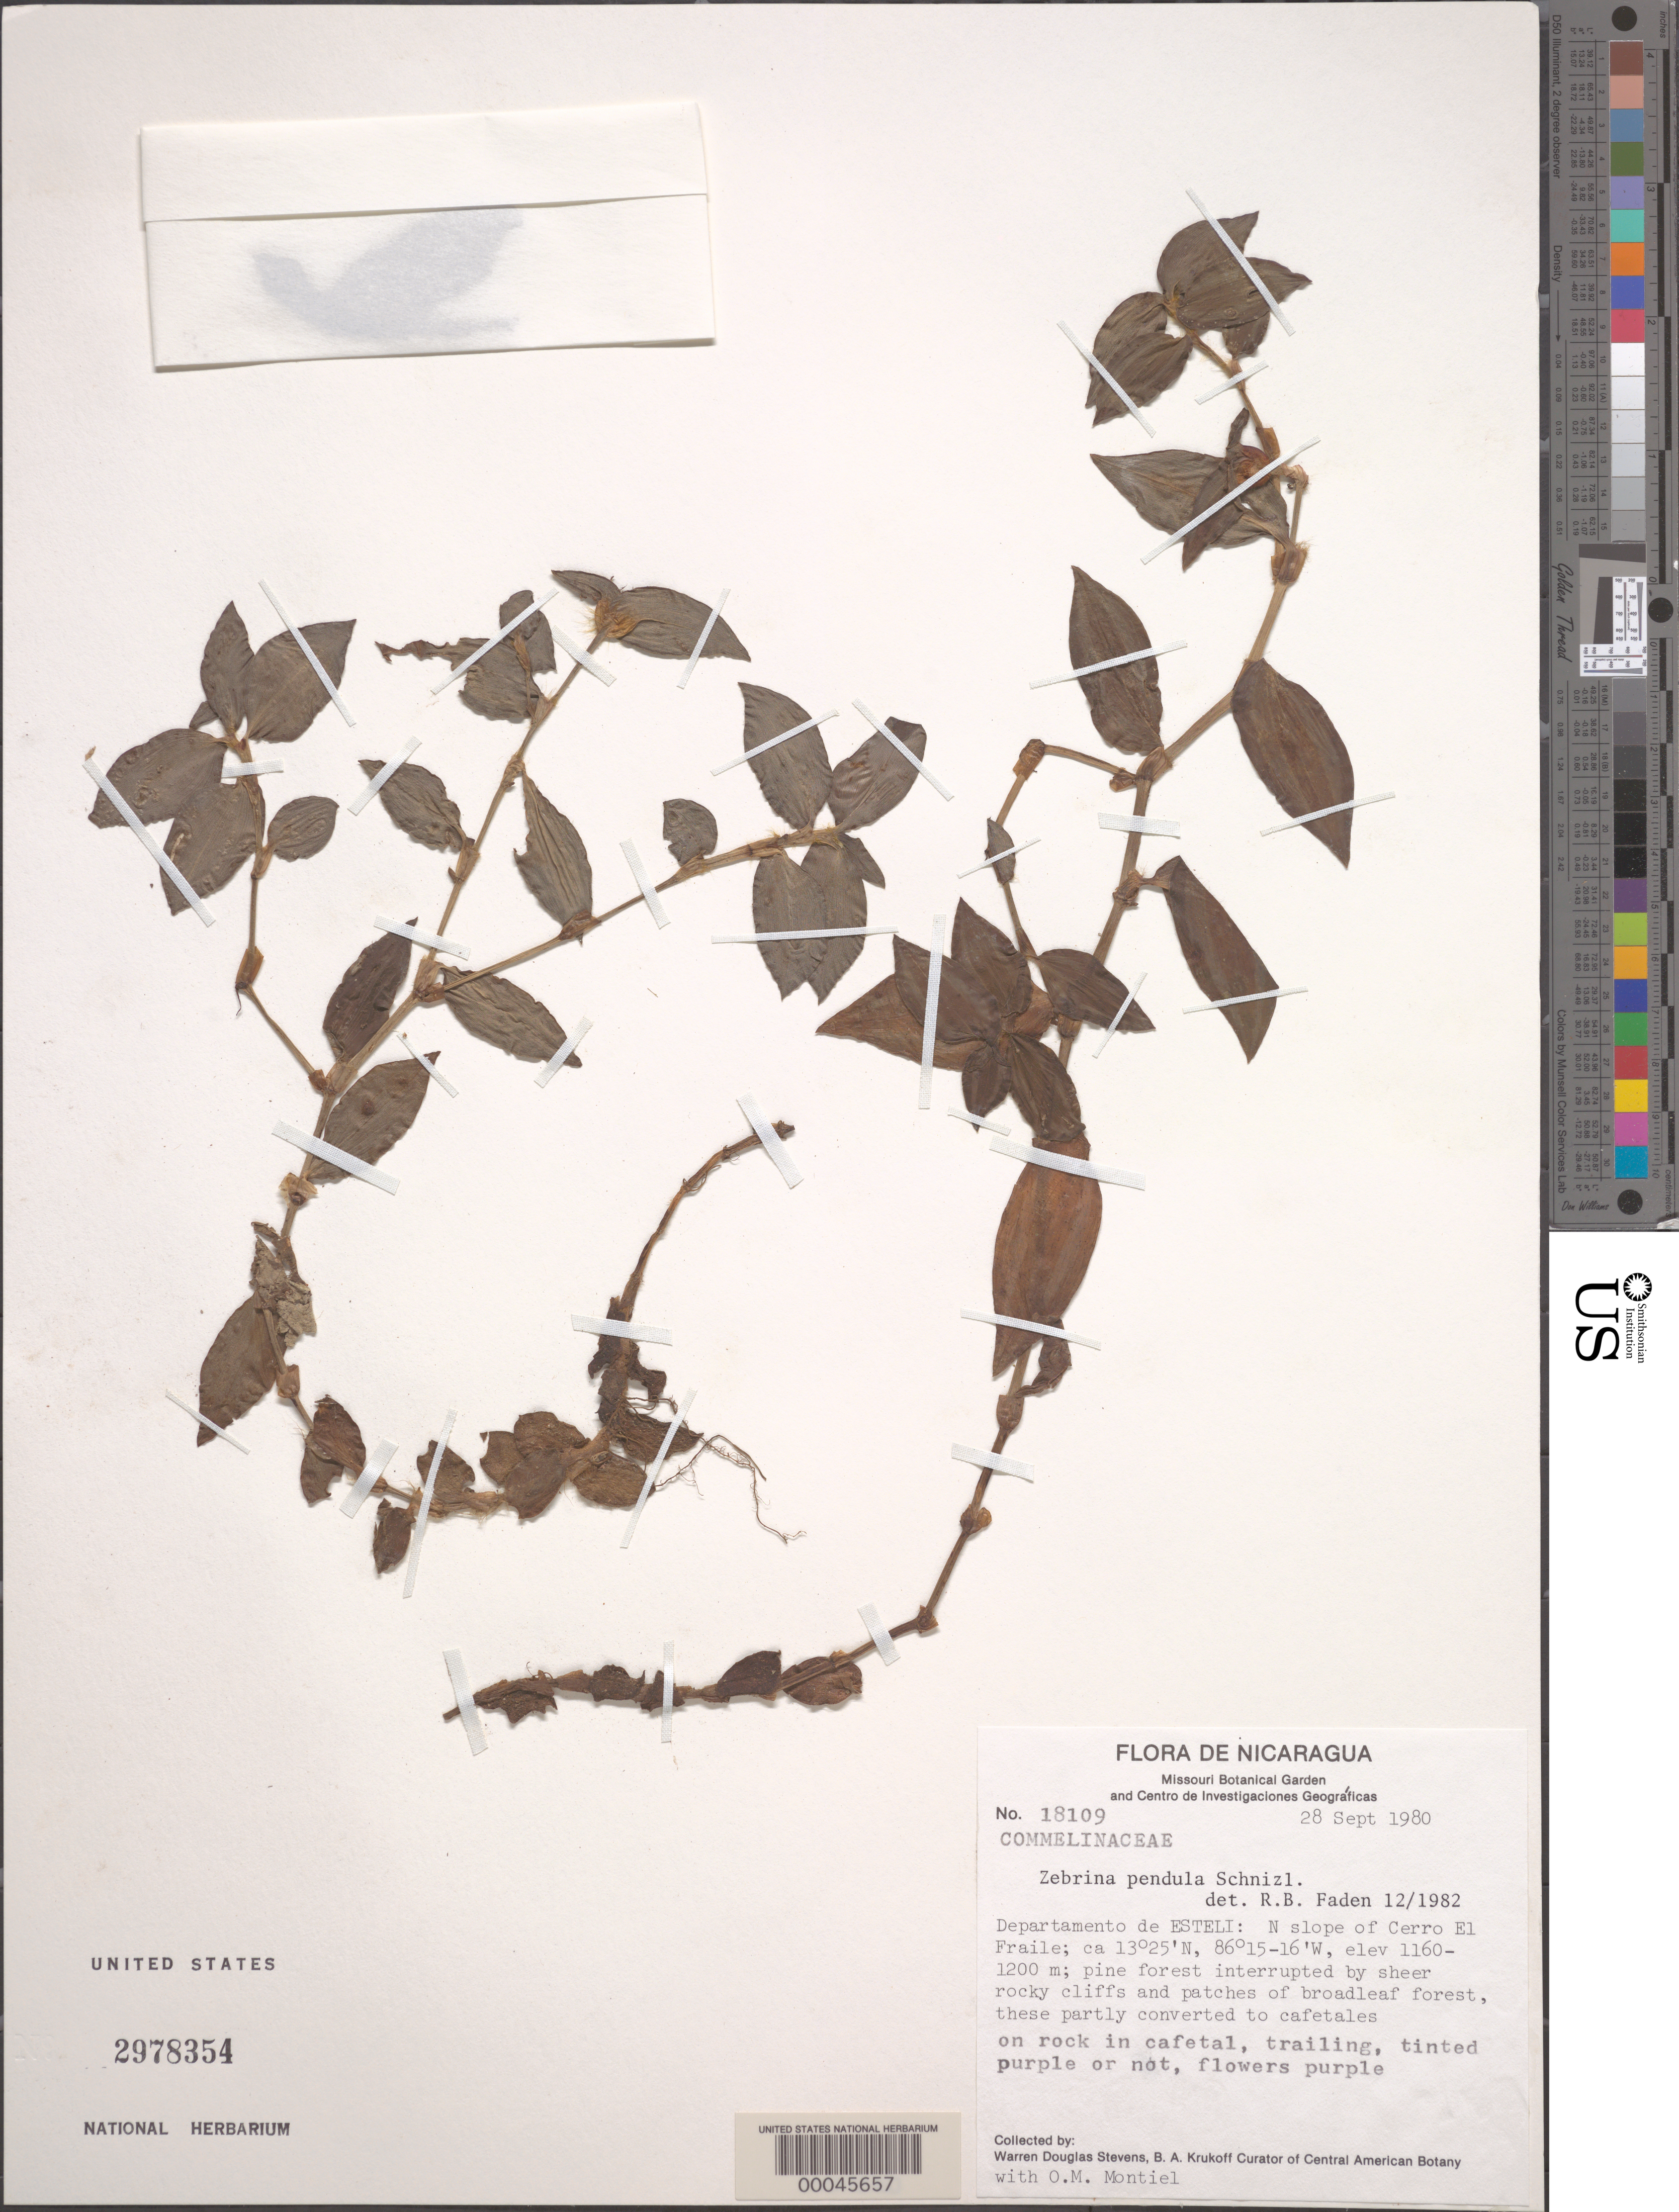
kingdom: Plantae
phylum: Tracheophyta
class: Liliopsida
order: Commelinales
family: Commelinaceae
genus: Tradescantia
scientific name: Tradescantia zebrina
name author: Bosse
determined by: Faden, Robert B., (US), Smithsonian Institution - National Museum of Natural History (UNITED STATES)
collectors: W. D. Stevens & O. Montiel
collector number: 18109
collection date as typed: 28 Sep 1980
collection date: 1980-09-28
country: Nicaragua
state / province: Estelí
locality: Cerro el fraile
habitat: Rock in cafetal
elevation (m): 1160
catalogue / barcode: US 2978354